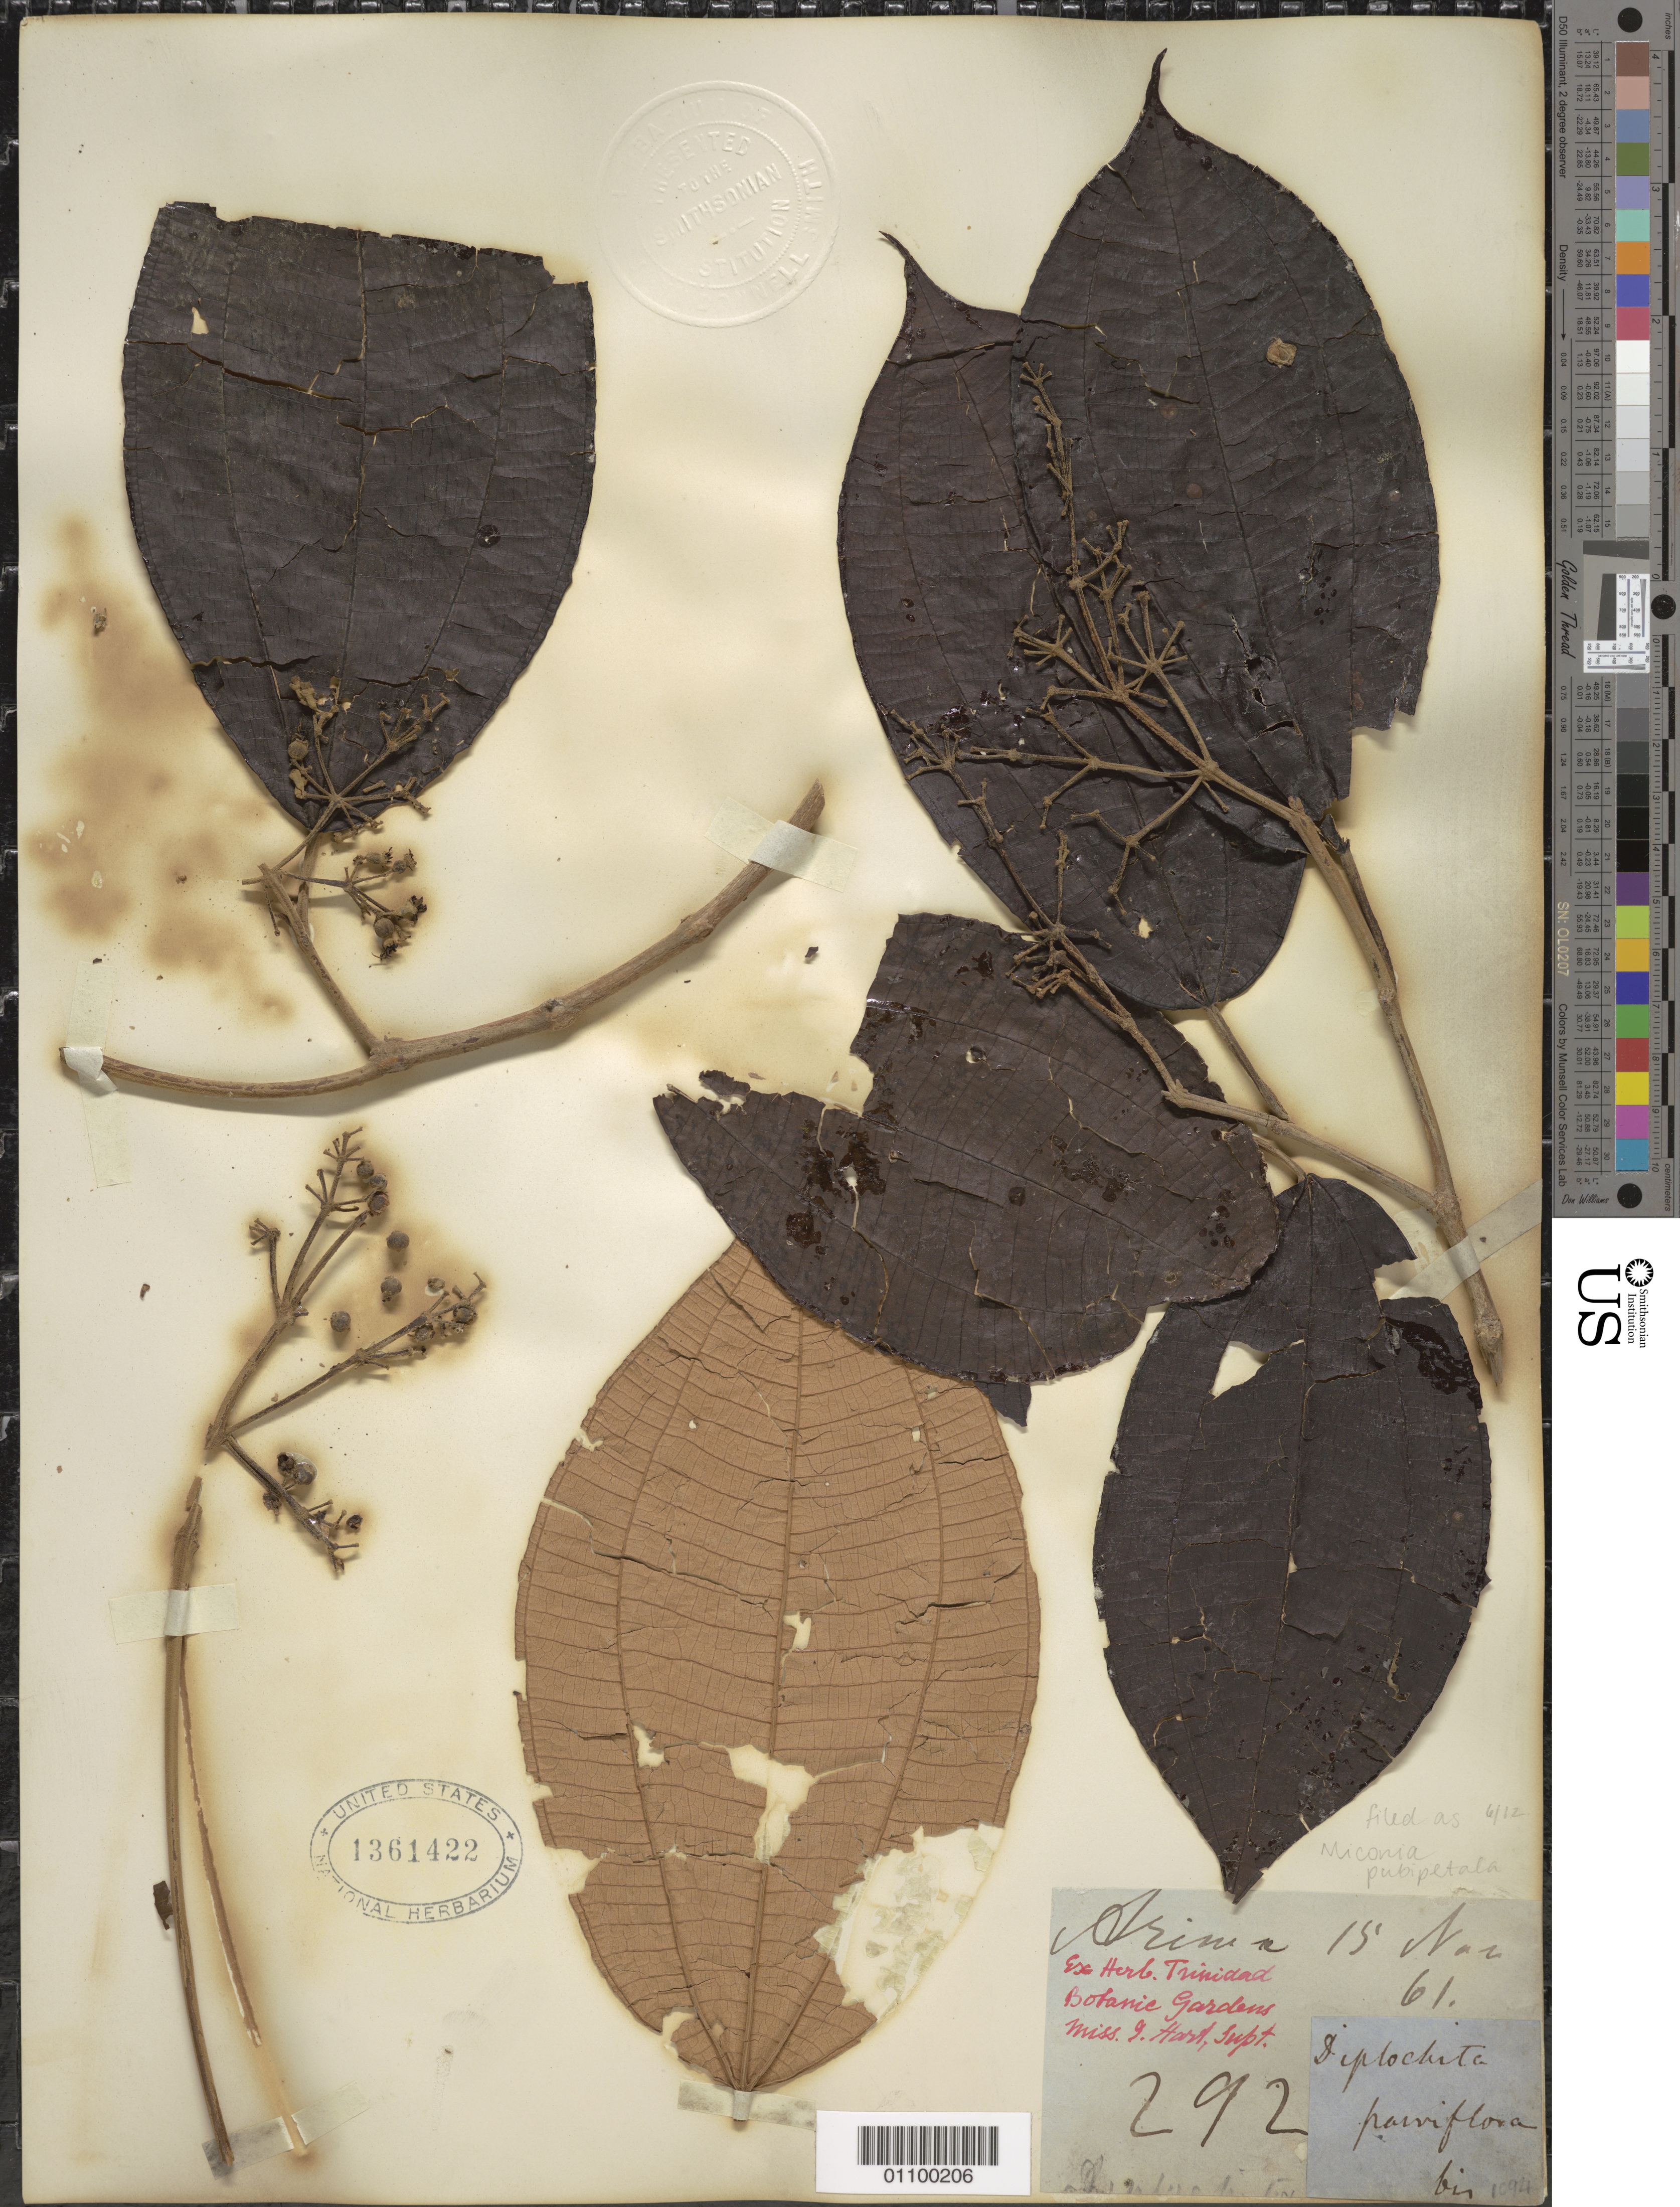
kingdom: Plantae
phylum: Tracheophyta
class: Magnoliopsida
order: Myrtales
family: Melastomataceae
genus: Miconia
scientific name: Miconia pubipetala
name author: Miq.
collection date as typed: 15 Nov 1861 or 18 Nov 1961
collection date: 1861-11-15 or 1961-11-18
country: Trinidad and Tobago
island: Trinidad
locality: Arima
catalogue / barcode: US 1361422